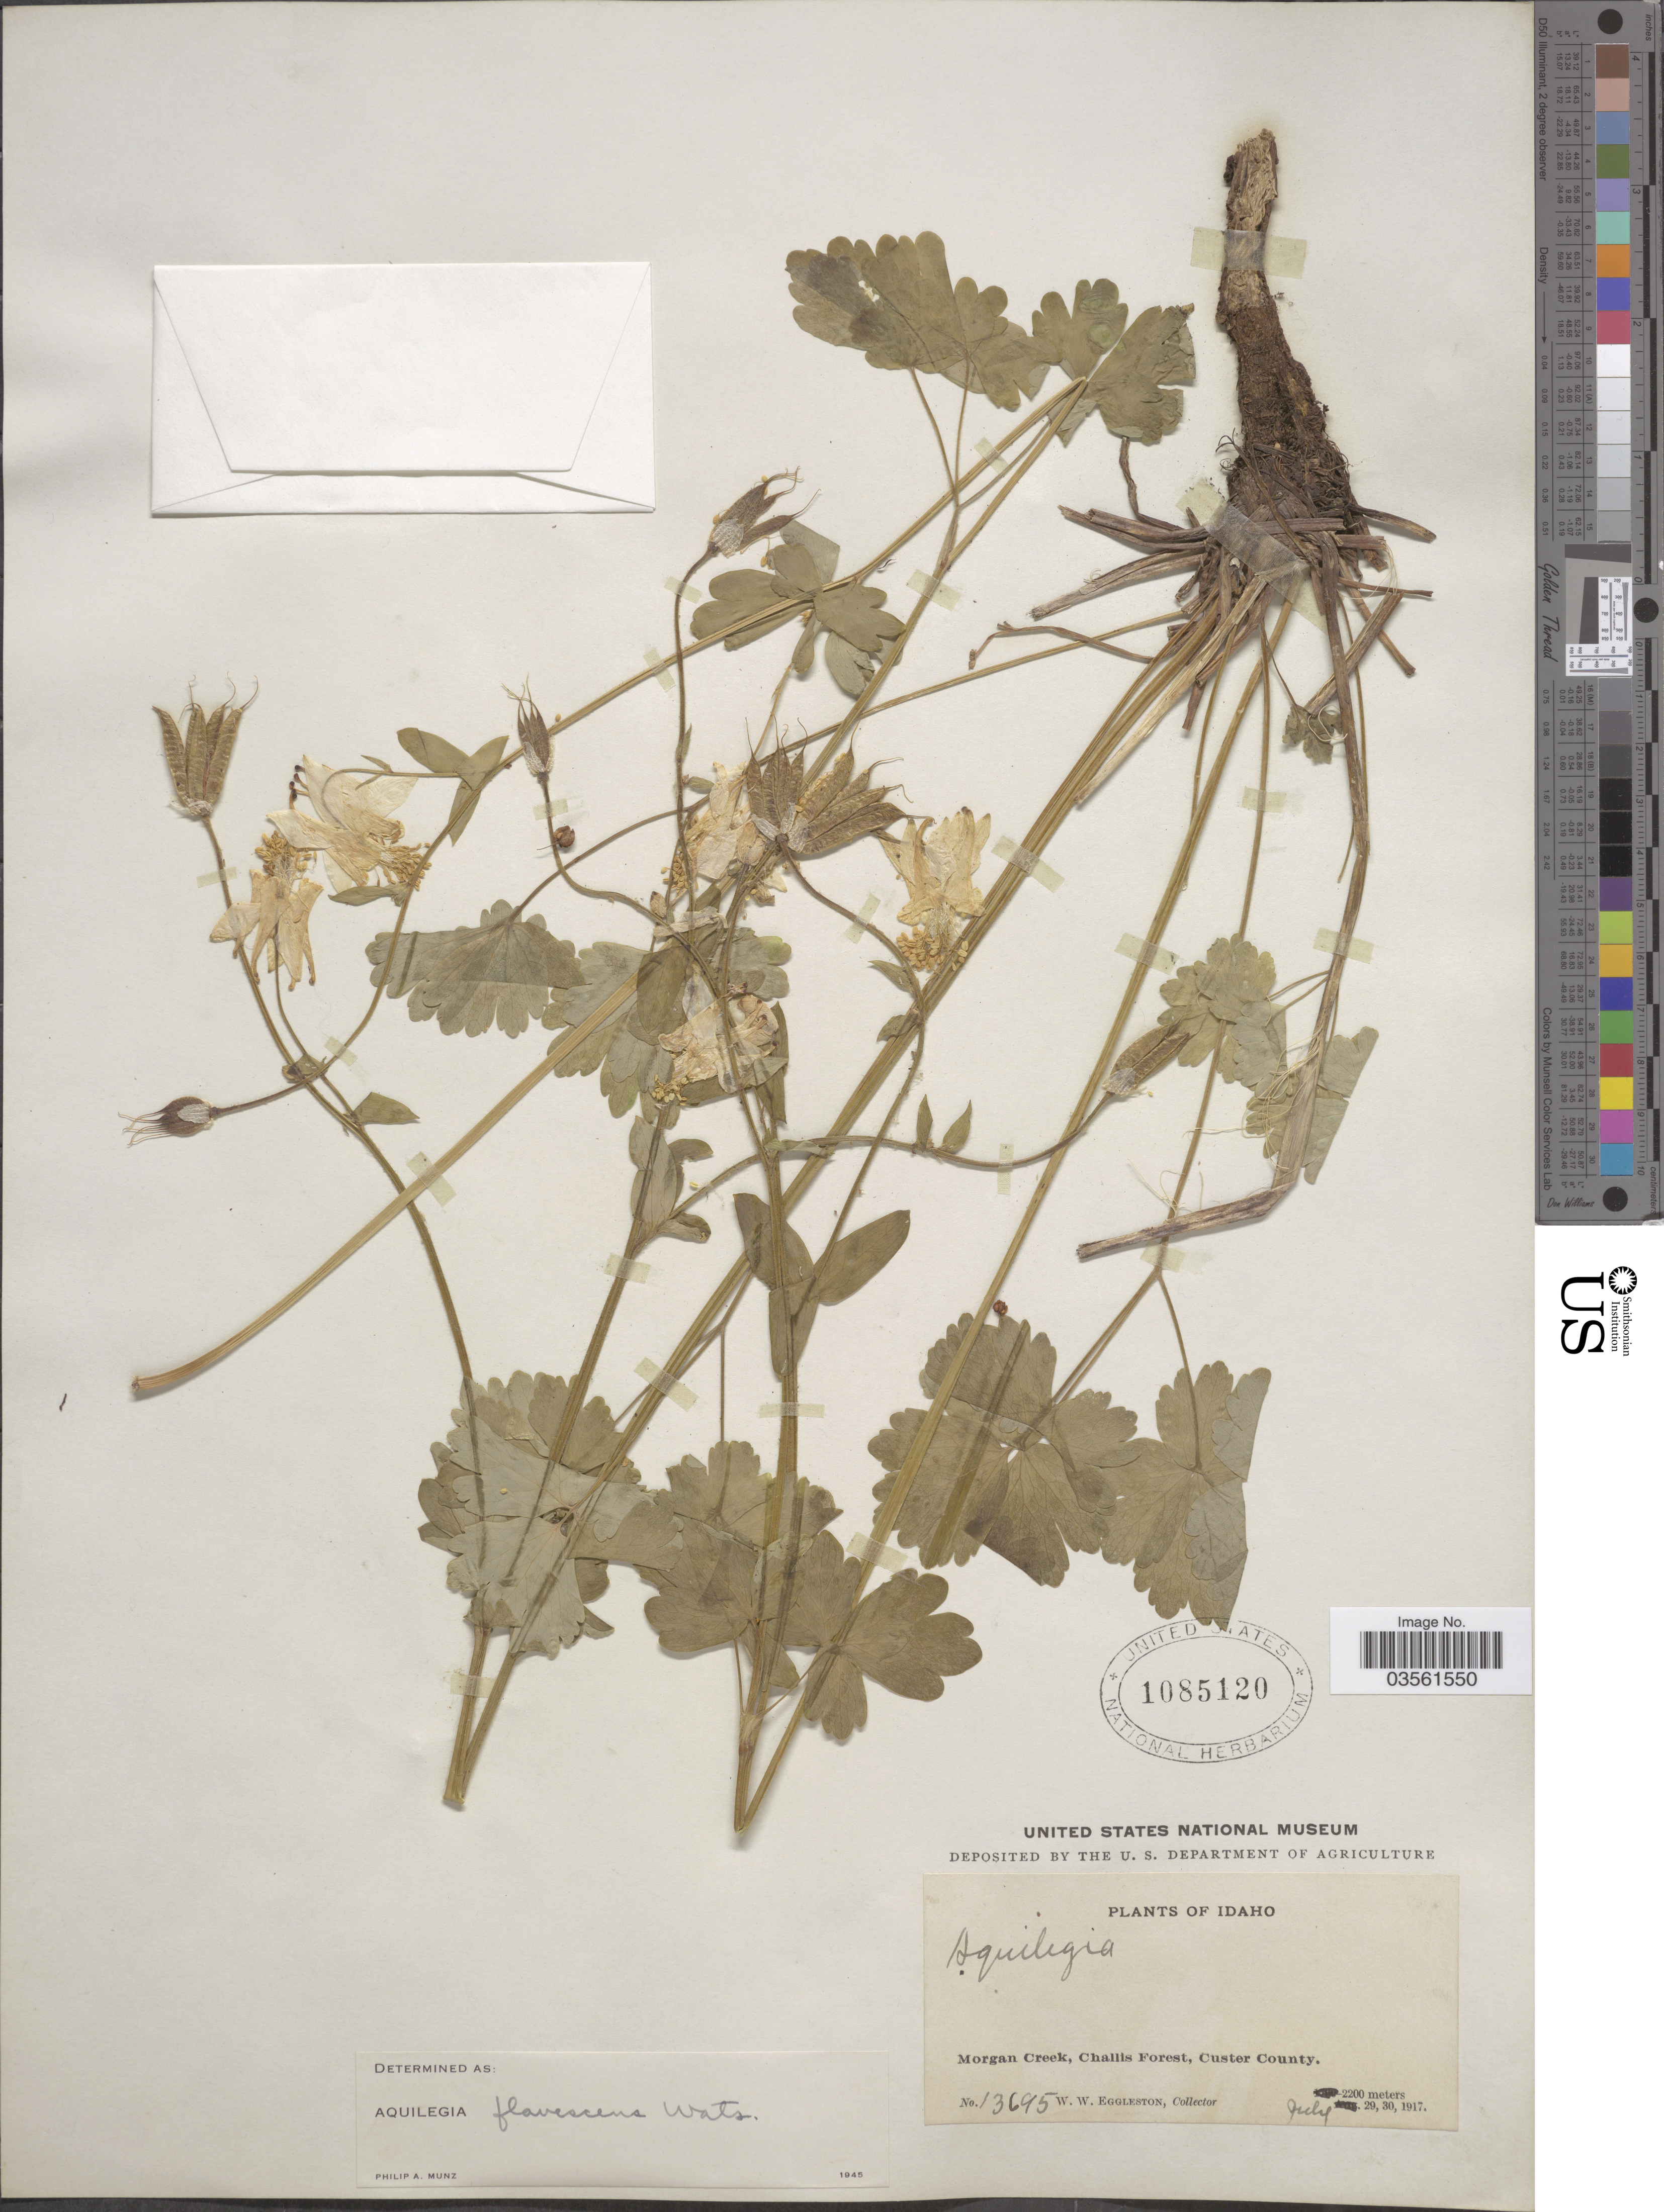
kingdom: Plantae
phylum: Tracheophyta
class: Magnoliopsida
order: Ranunculales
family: Ranunculaceae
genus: Aquilegia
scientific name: Aquilegia flavescens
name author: S. Watson in C. King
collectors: W. W. Eggleston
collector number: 13695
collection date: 1917-07-29/1917-07-30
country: United States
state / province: Idaho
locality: Morgan Creek, Challis Forest, Custer County.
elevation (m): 2200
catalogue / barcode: US 1085120